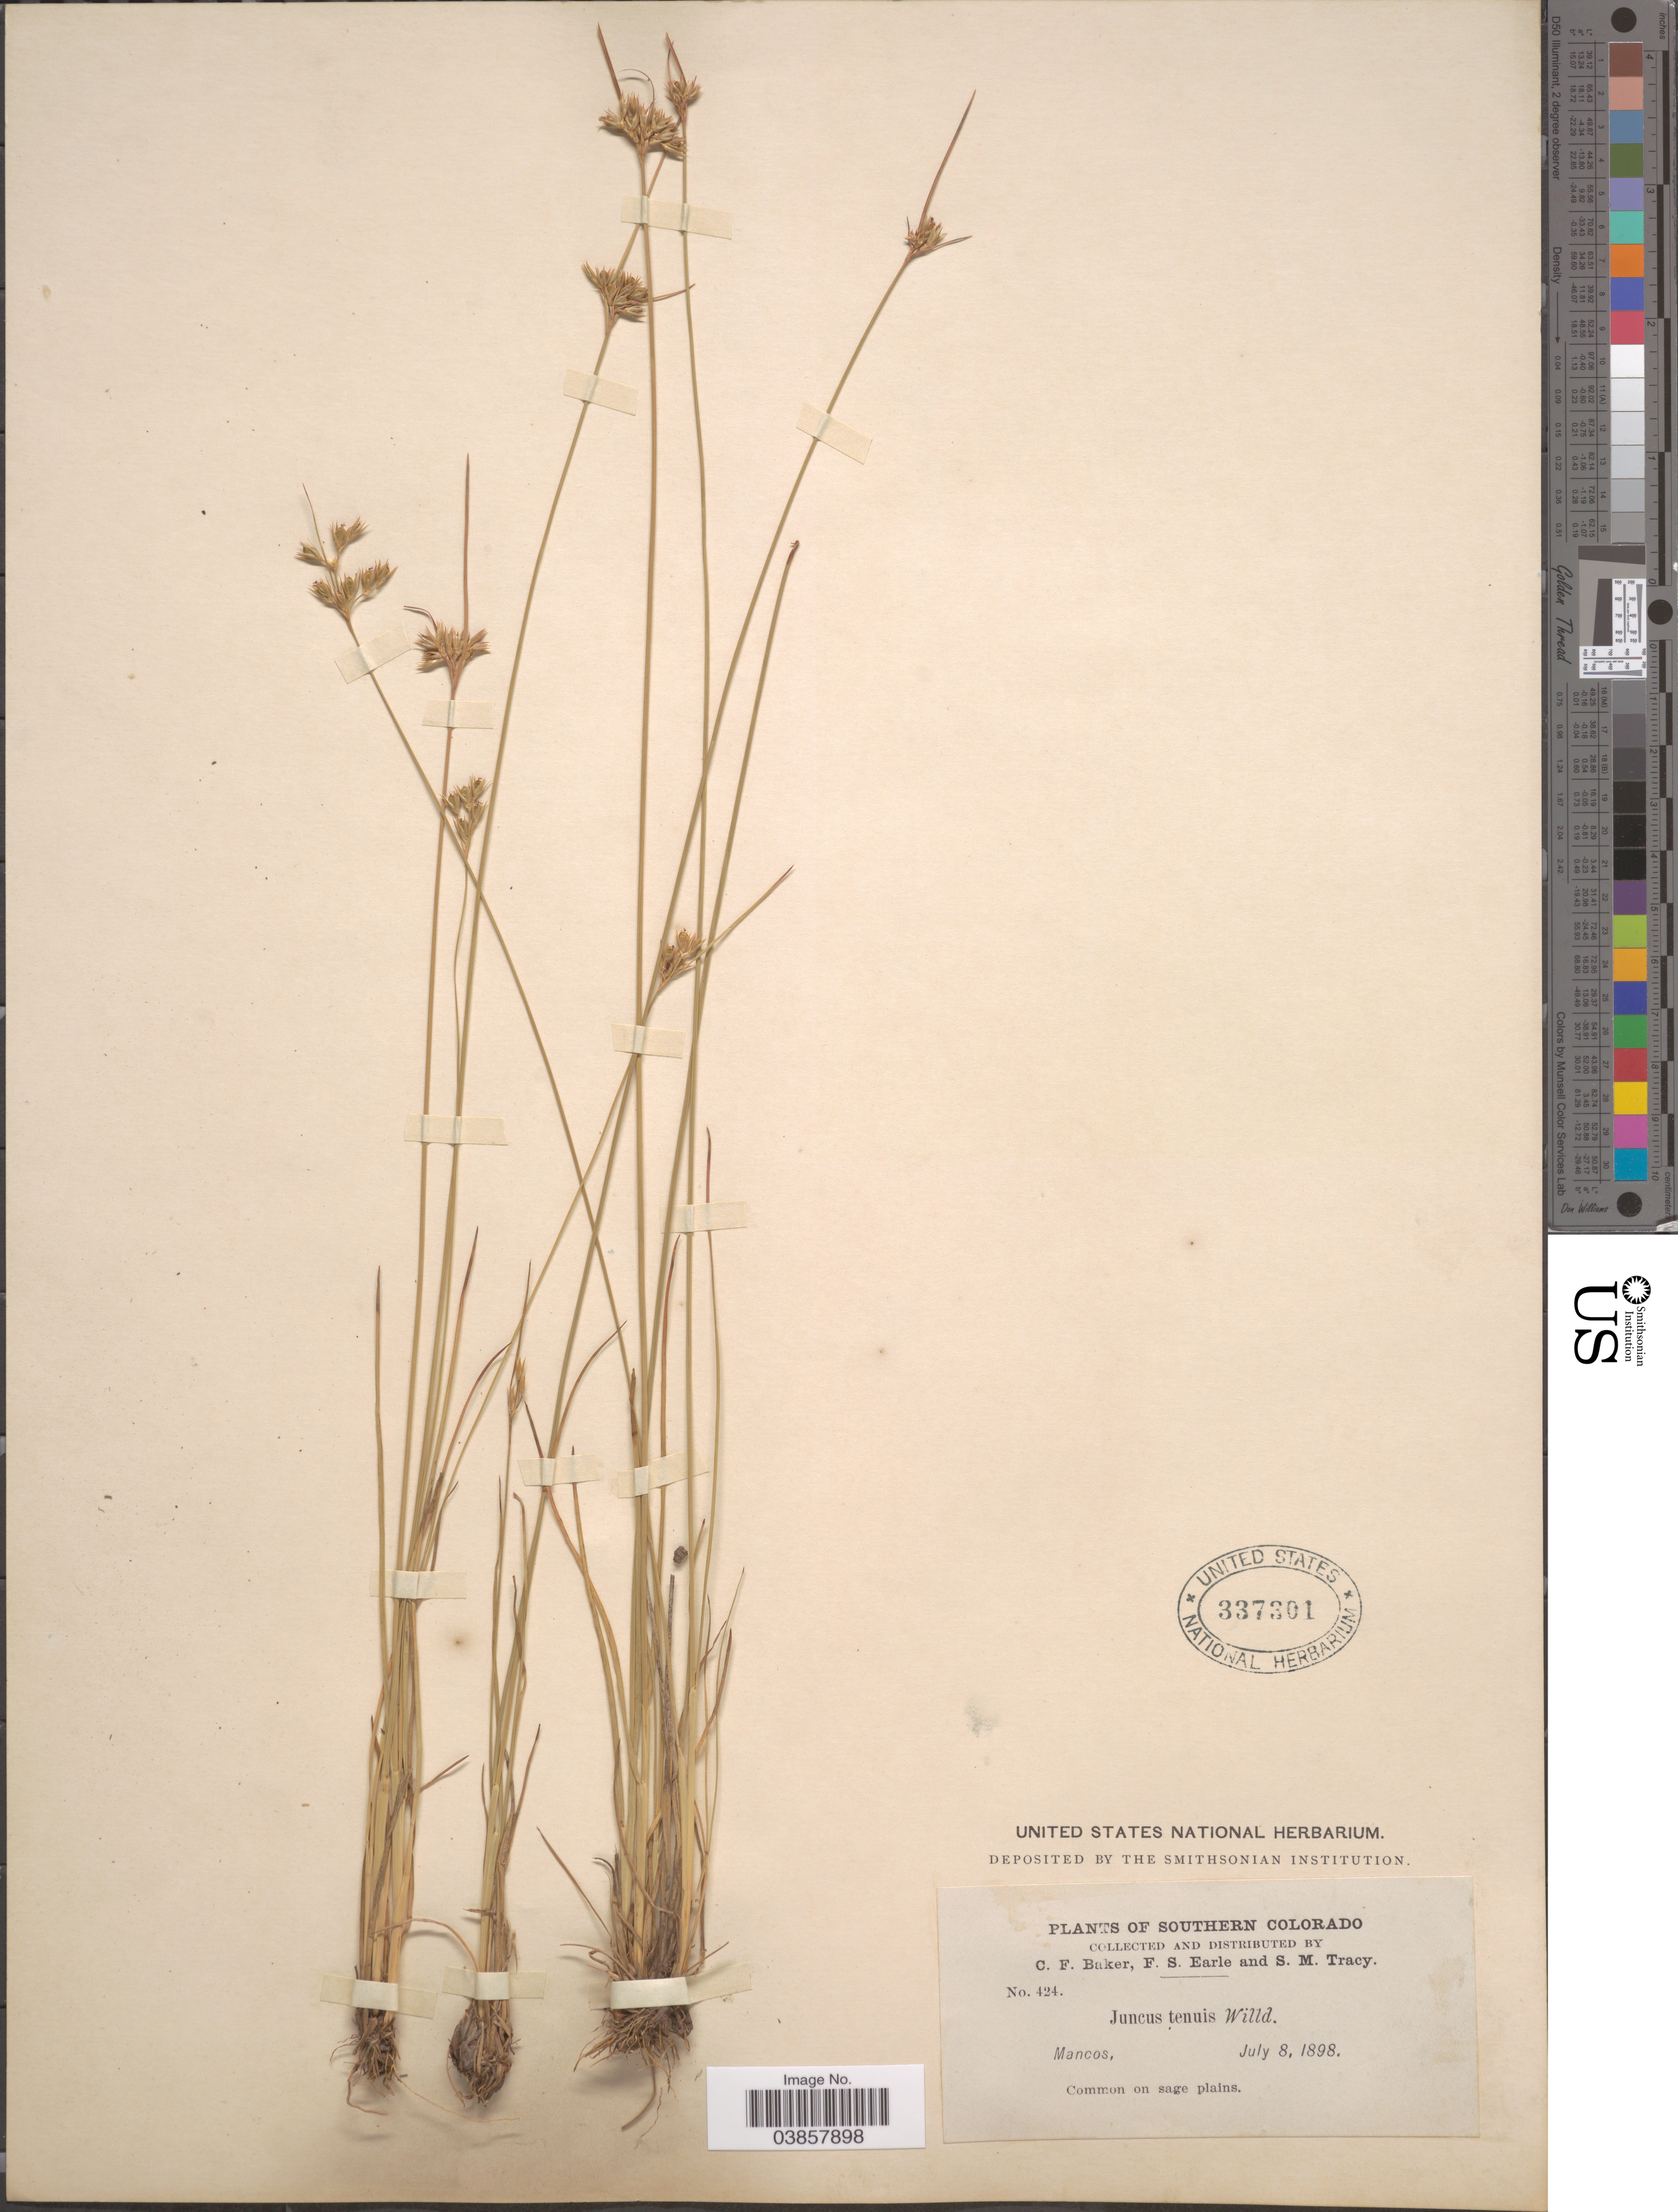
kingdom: Plantae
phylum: Tracheophyta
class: Liliopsida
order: Poales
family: Juncaceae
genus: Juncus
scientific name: Juncus tenuis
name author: Willd.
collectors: C. F. Baker, F. S. Earle & S. M. Tracy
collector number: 424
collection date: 1898-07-08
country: United States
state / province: Colorado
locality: Southern Colorado. Mancos.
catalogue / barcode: US 337301